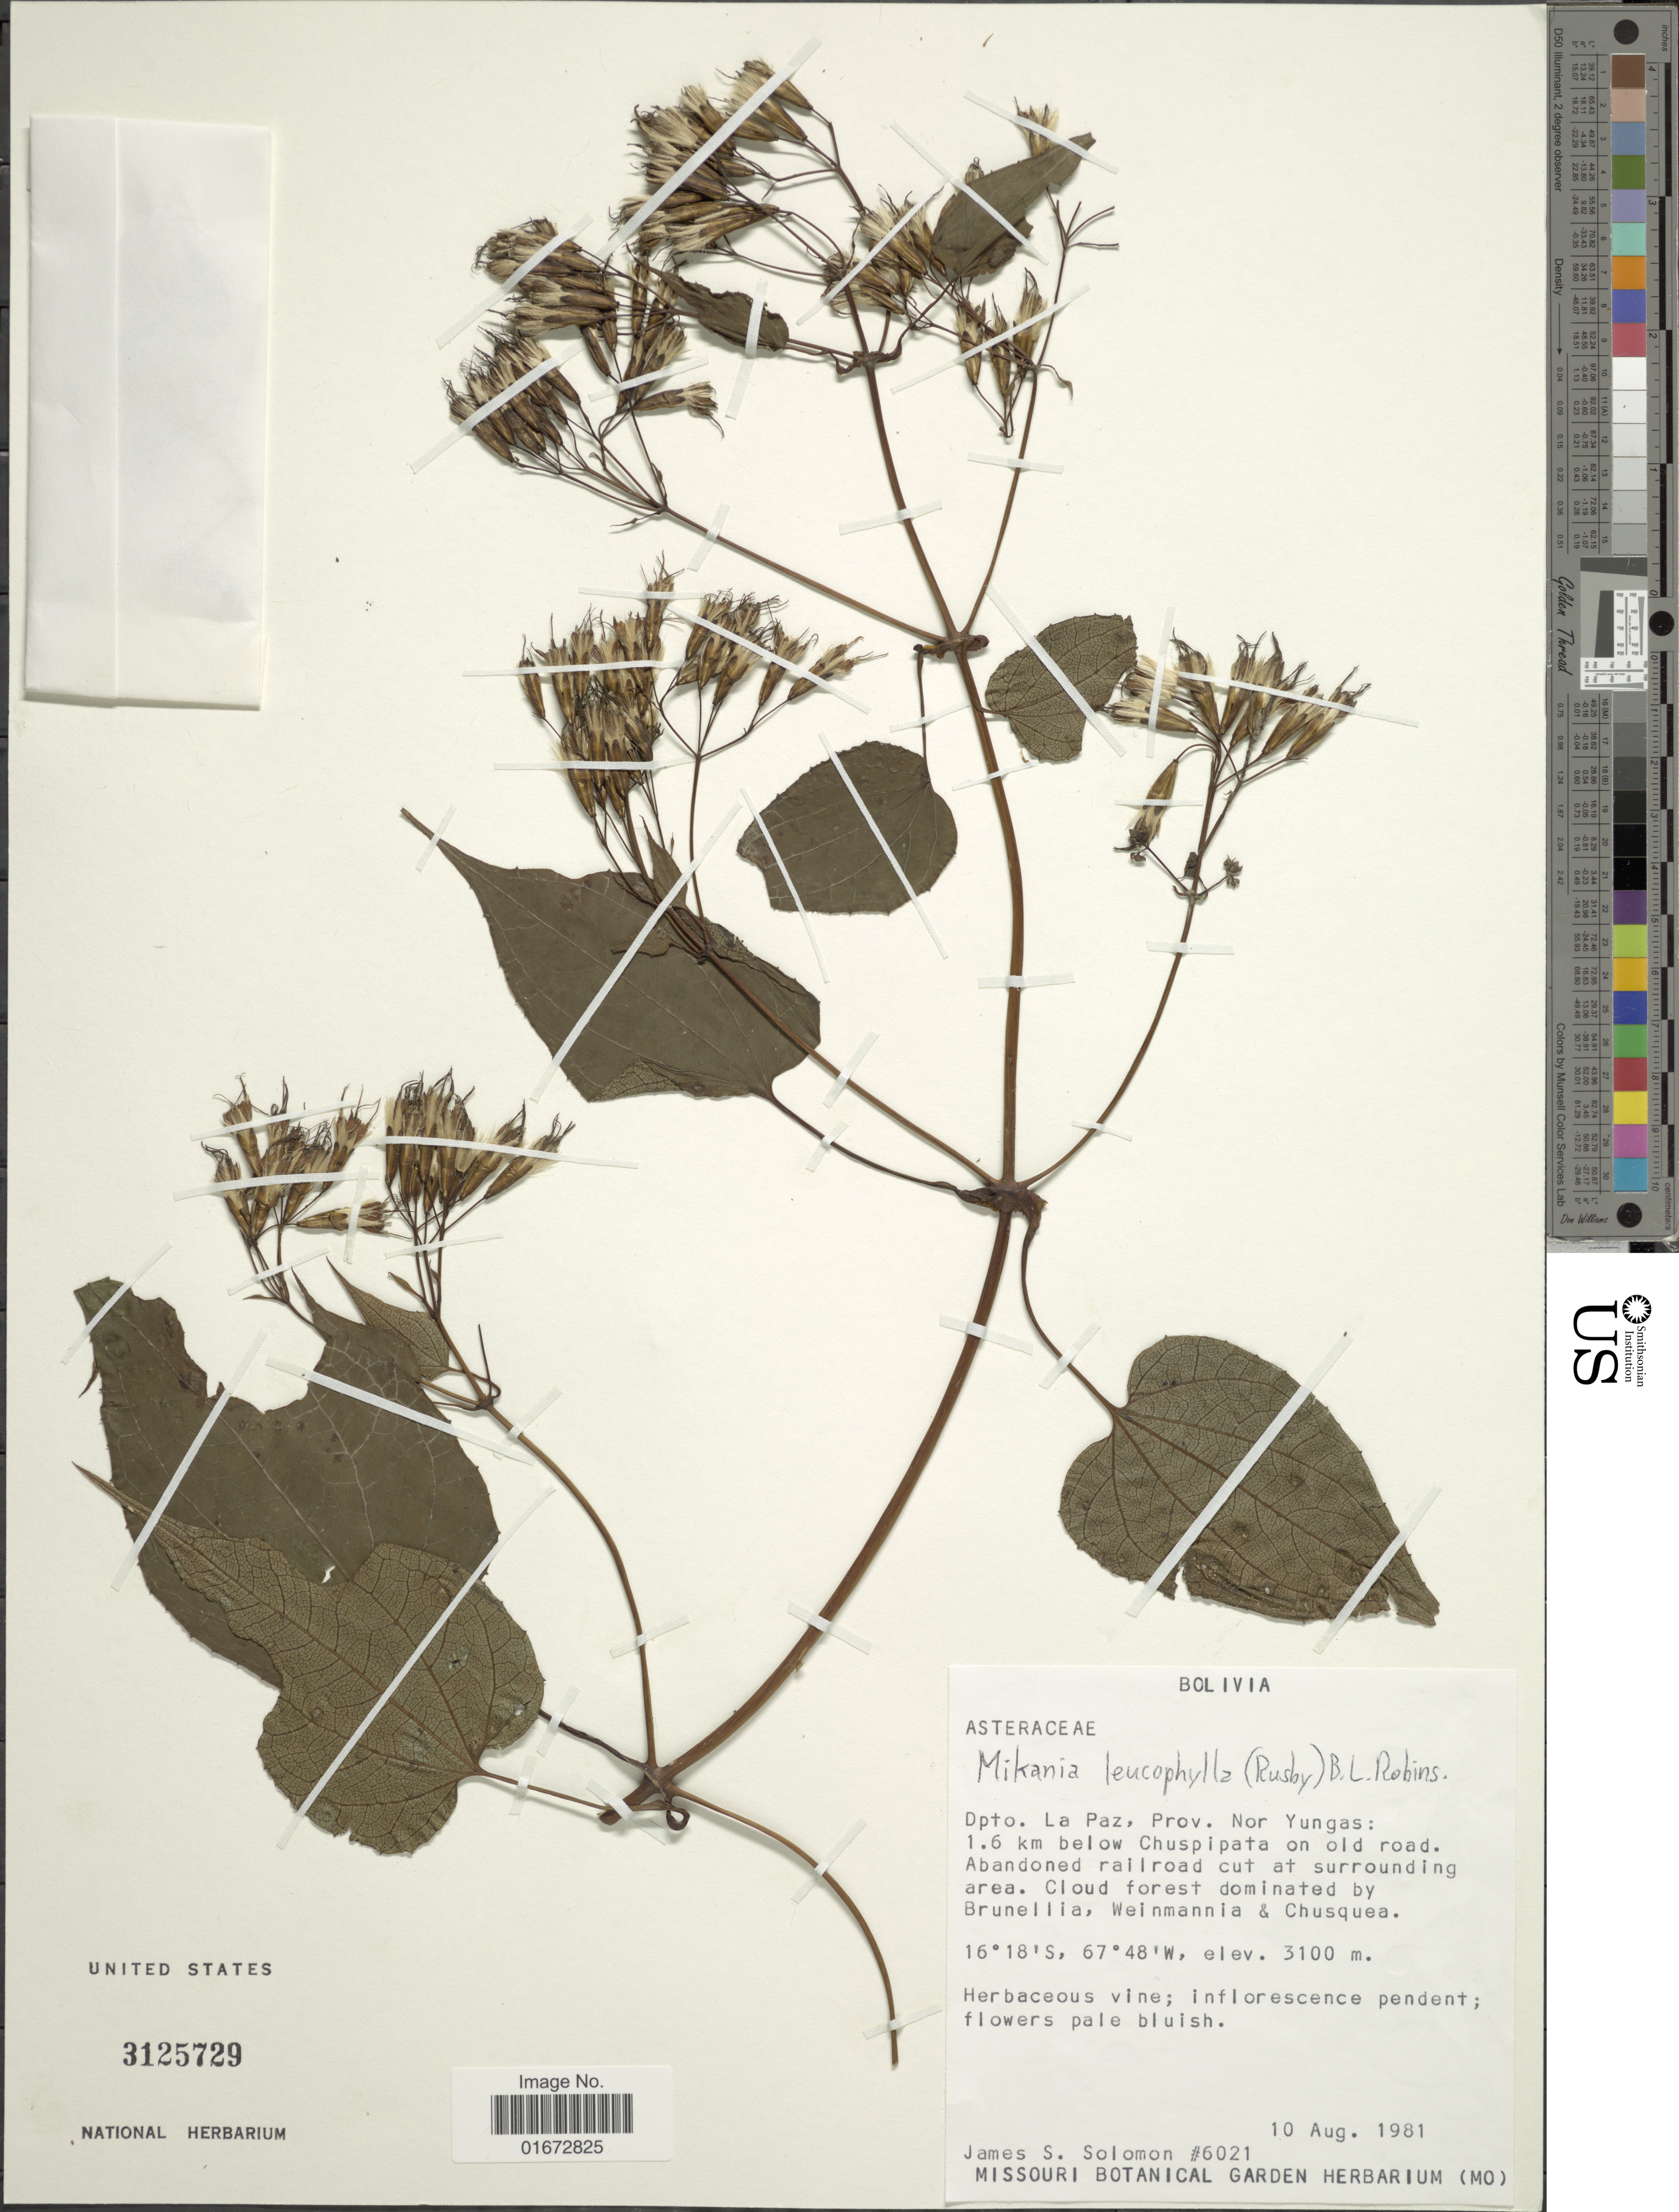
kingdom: Plantae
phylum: Tracheophyta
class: Magnoliopsida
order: Asterales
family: Asteraceae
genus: Mikania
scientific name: Mikania leucophylla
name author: (Rusby) B.L. Rob.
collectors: J. Solomon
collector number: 6021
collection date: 1981-08-10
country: Bolivia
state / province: La Paz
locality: Dpto. La Paz, Prov. Nor Yungas: 1.6 km below Chuspipata on old road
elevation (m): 3100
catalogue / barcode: US 3125729